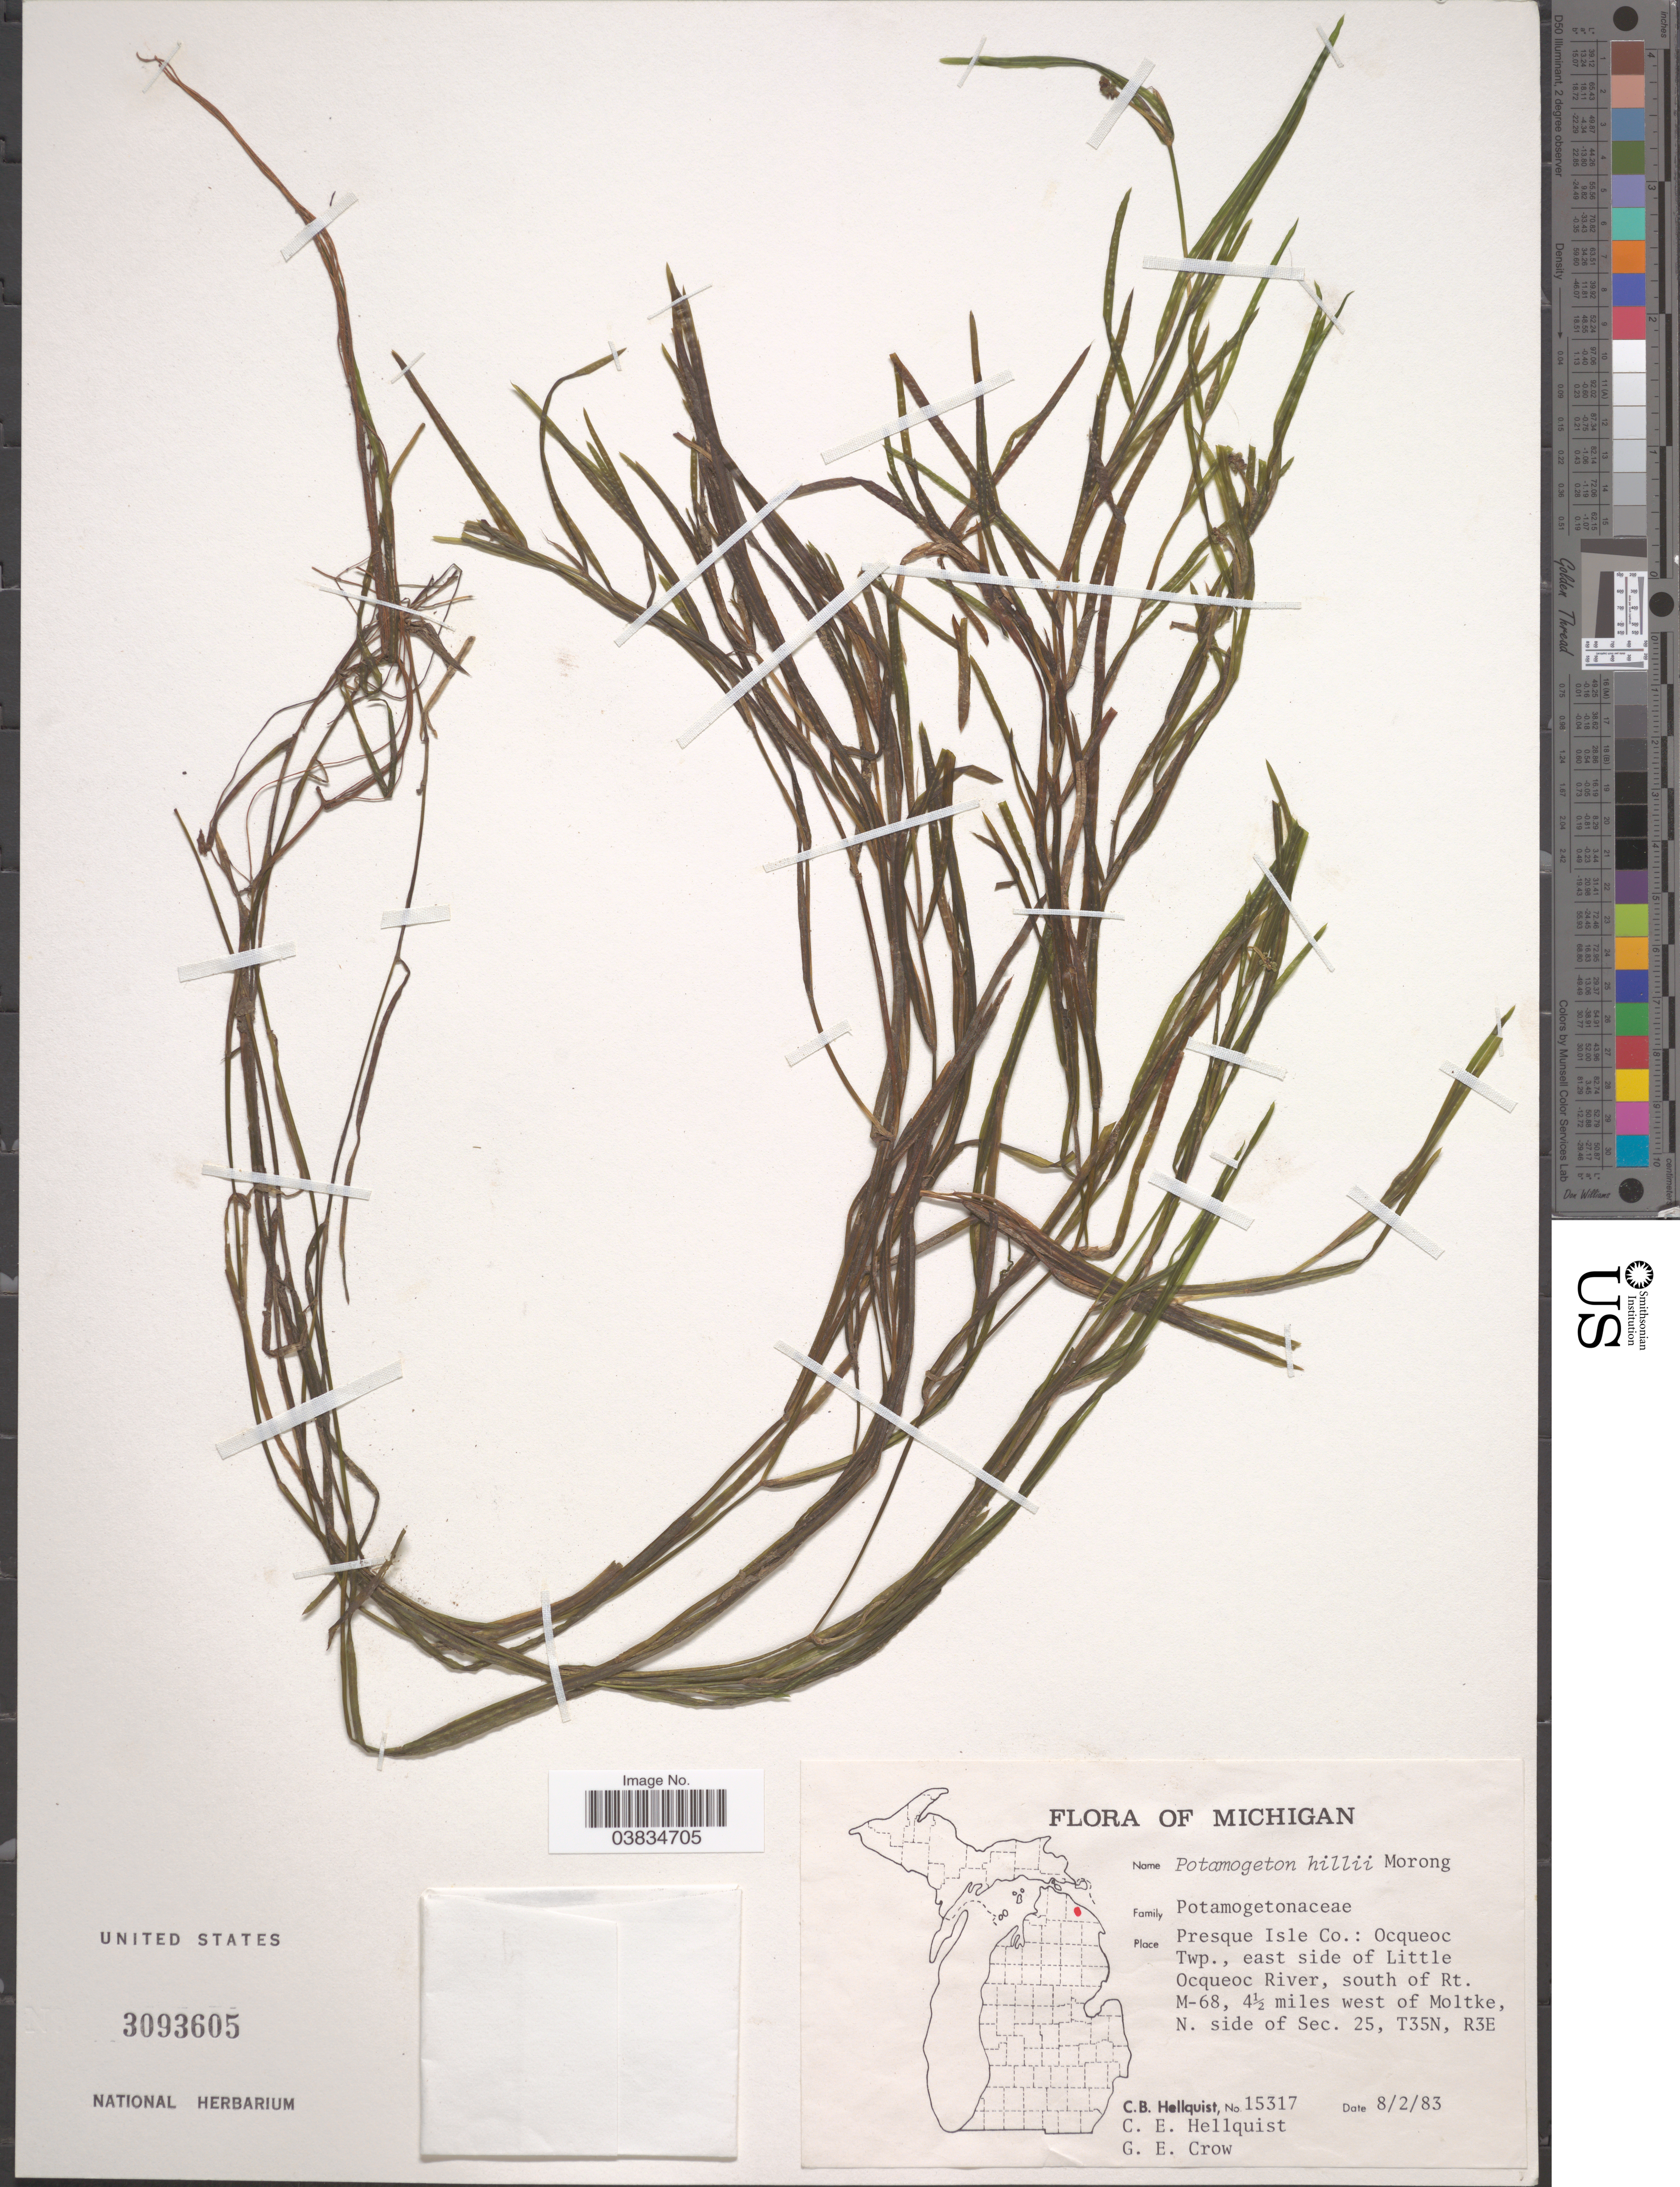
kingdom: Plantae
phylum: Tracheophyta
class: Liliopsida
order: Alismatales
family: Potamogetonaceae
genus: Potamogeton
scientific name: Potamogeton hillii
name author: Morong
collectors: C. Hellquist, C. Hellquist & G. Crow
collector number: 15317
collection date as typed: Transcribed d/m/y: 8/2/83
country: United States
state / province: Michigan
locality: Presque Isle Co.: Ocqueoc Twp., east side of Little Ocqueoc River, south of Rt. M-68, 4½ miles west of Moltke, N. side of Sec. 25, t35N, R3E.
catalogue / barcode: US 3093605